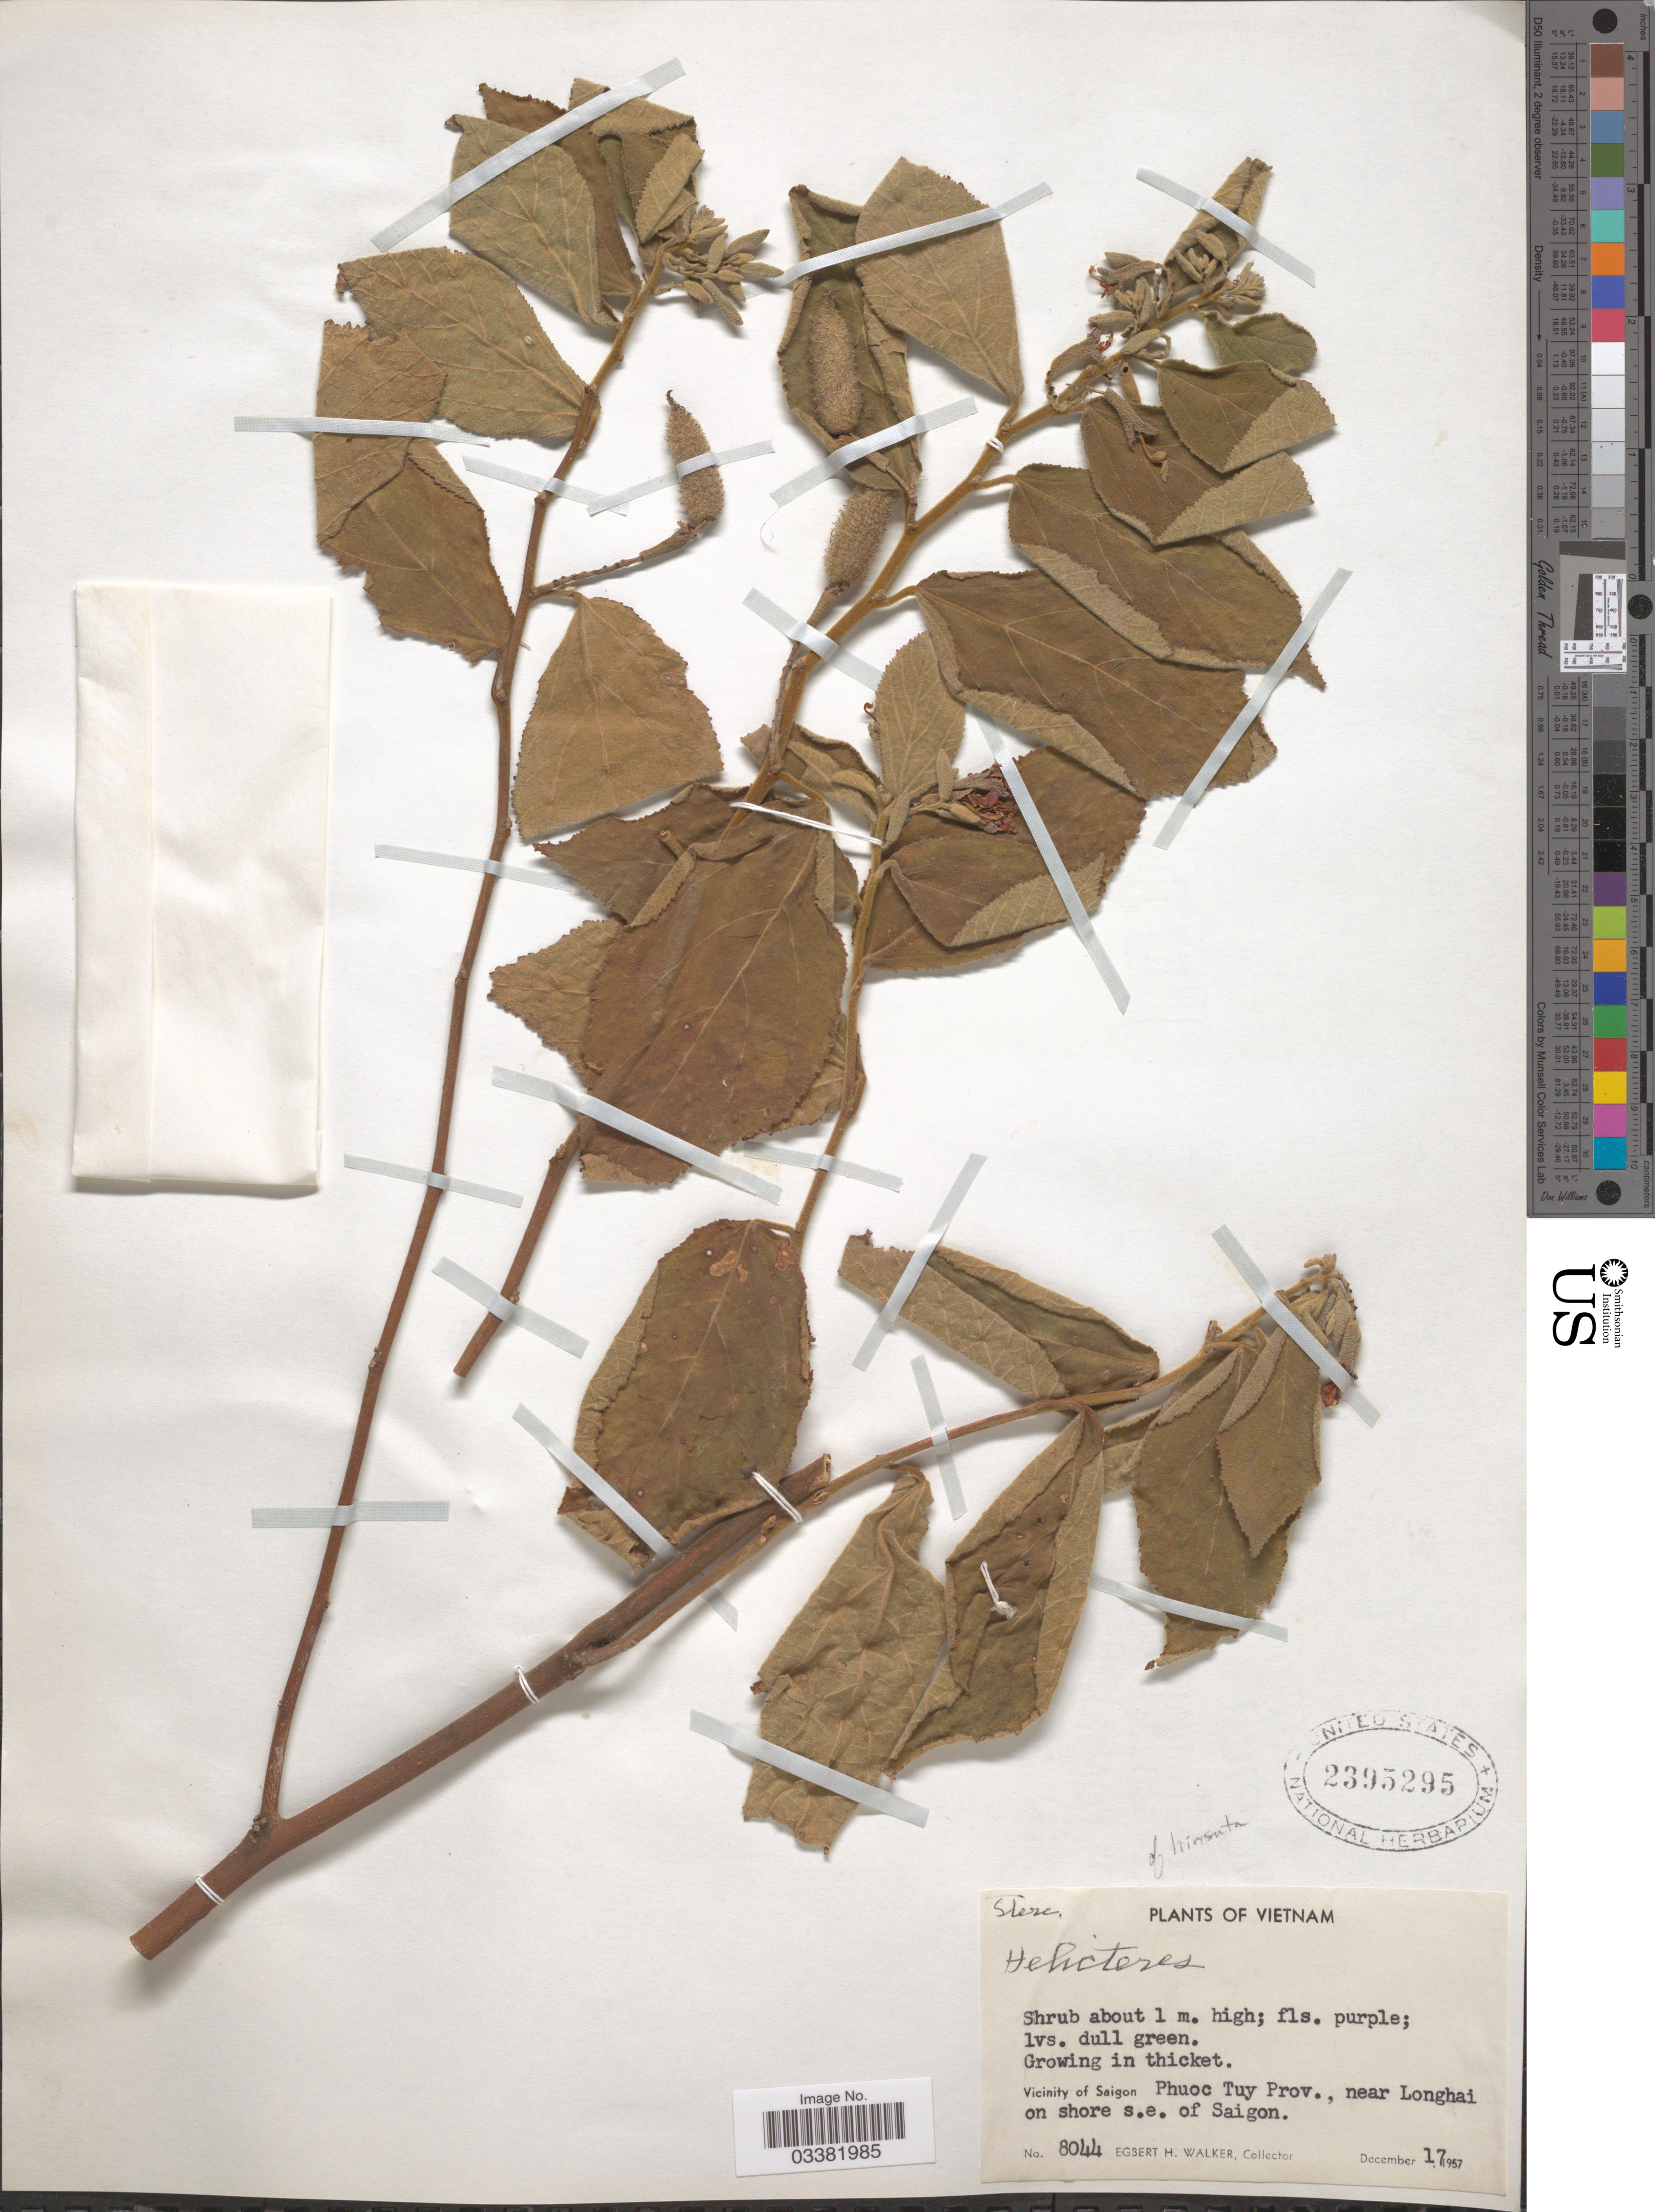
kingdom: Plantae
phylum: Tracheophyta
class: Magnoliopsida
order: Malvales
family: Malvaceae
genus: Helicteres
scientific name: Helicteres hirsuta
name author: Lour.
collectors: E. H. Walker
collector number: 8044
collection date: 1957-12-17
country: Vietnam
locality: Vicinity of Saigon. Phuoc Tuy Prov., near Longhai on shore s.e. of Saigon.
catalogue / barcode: US 2395295